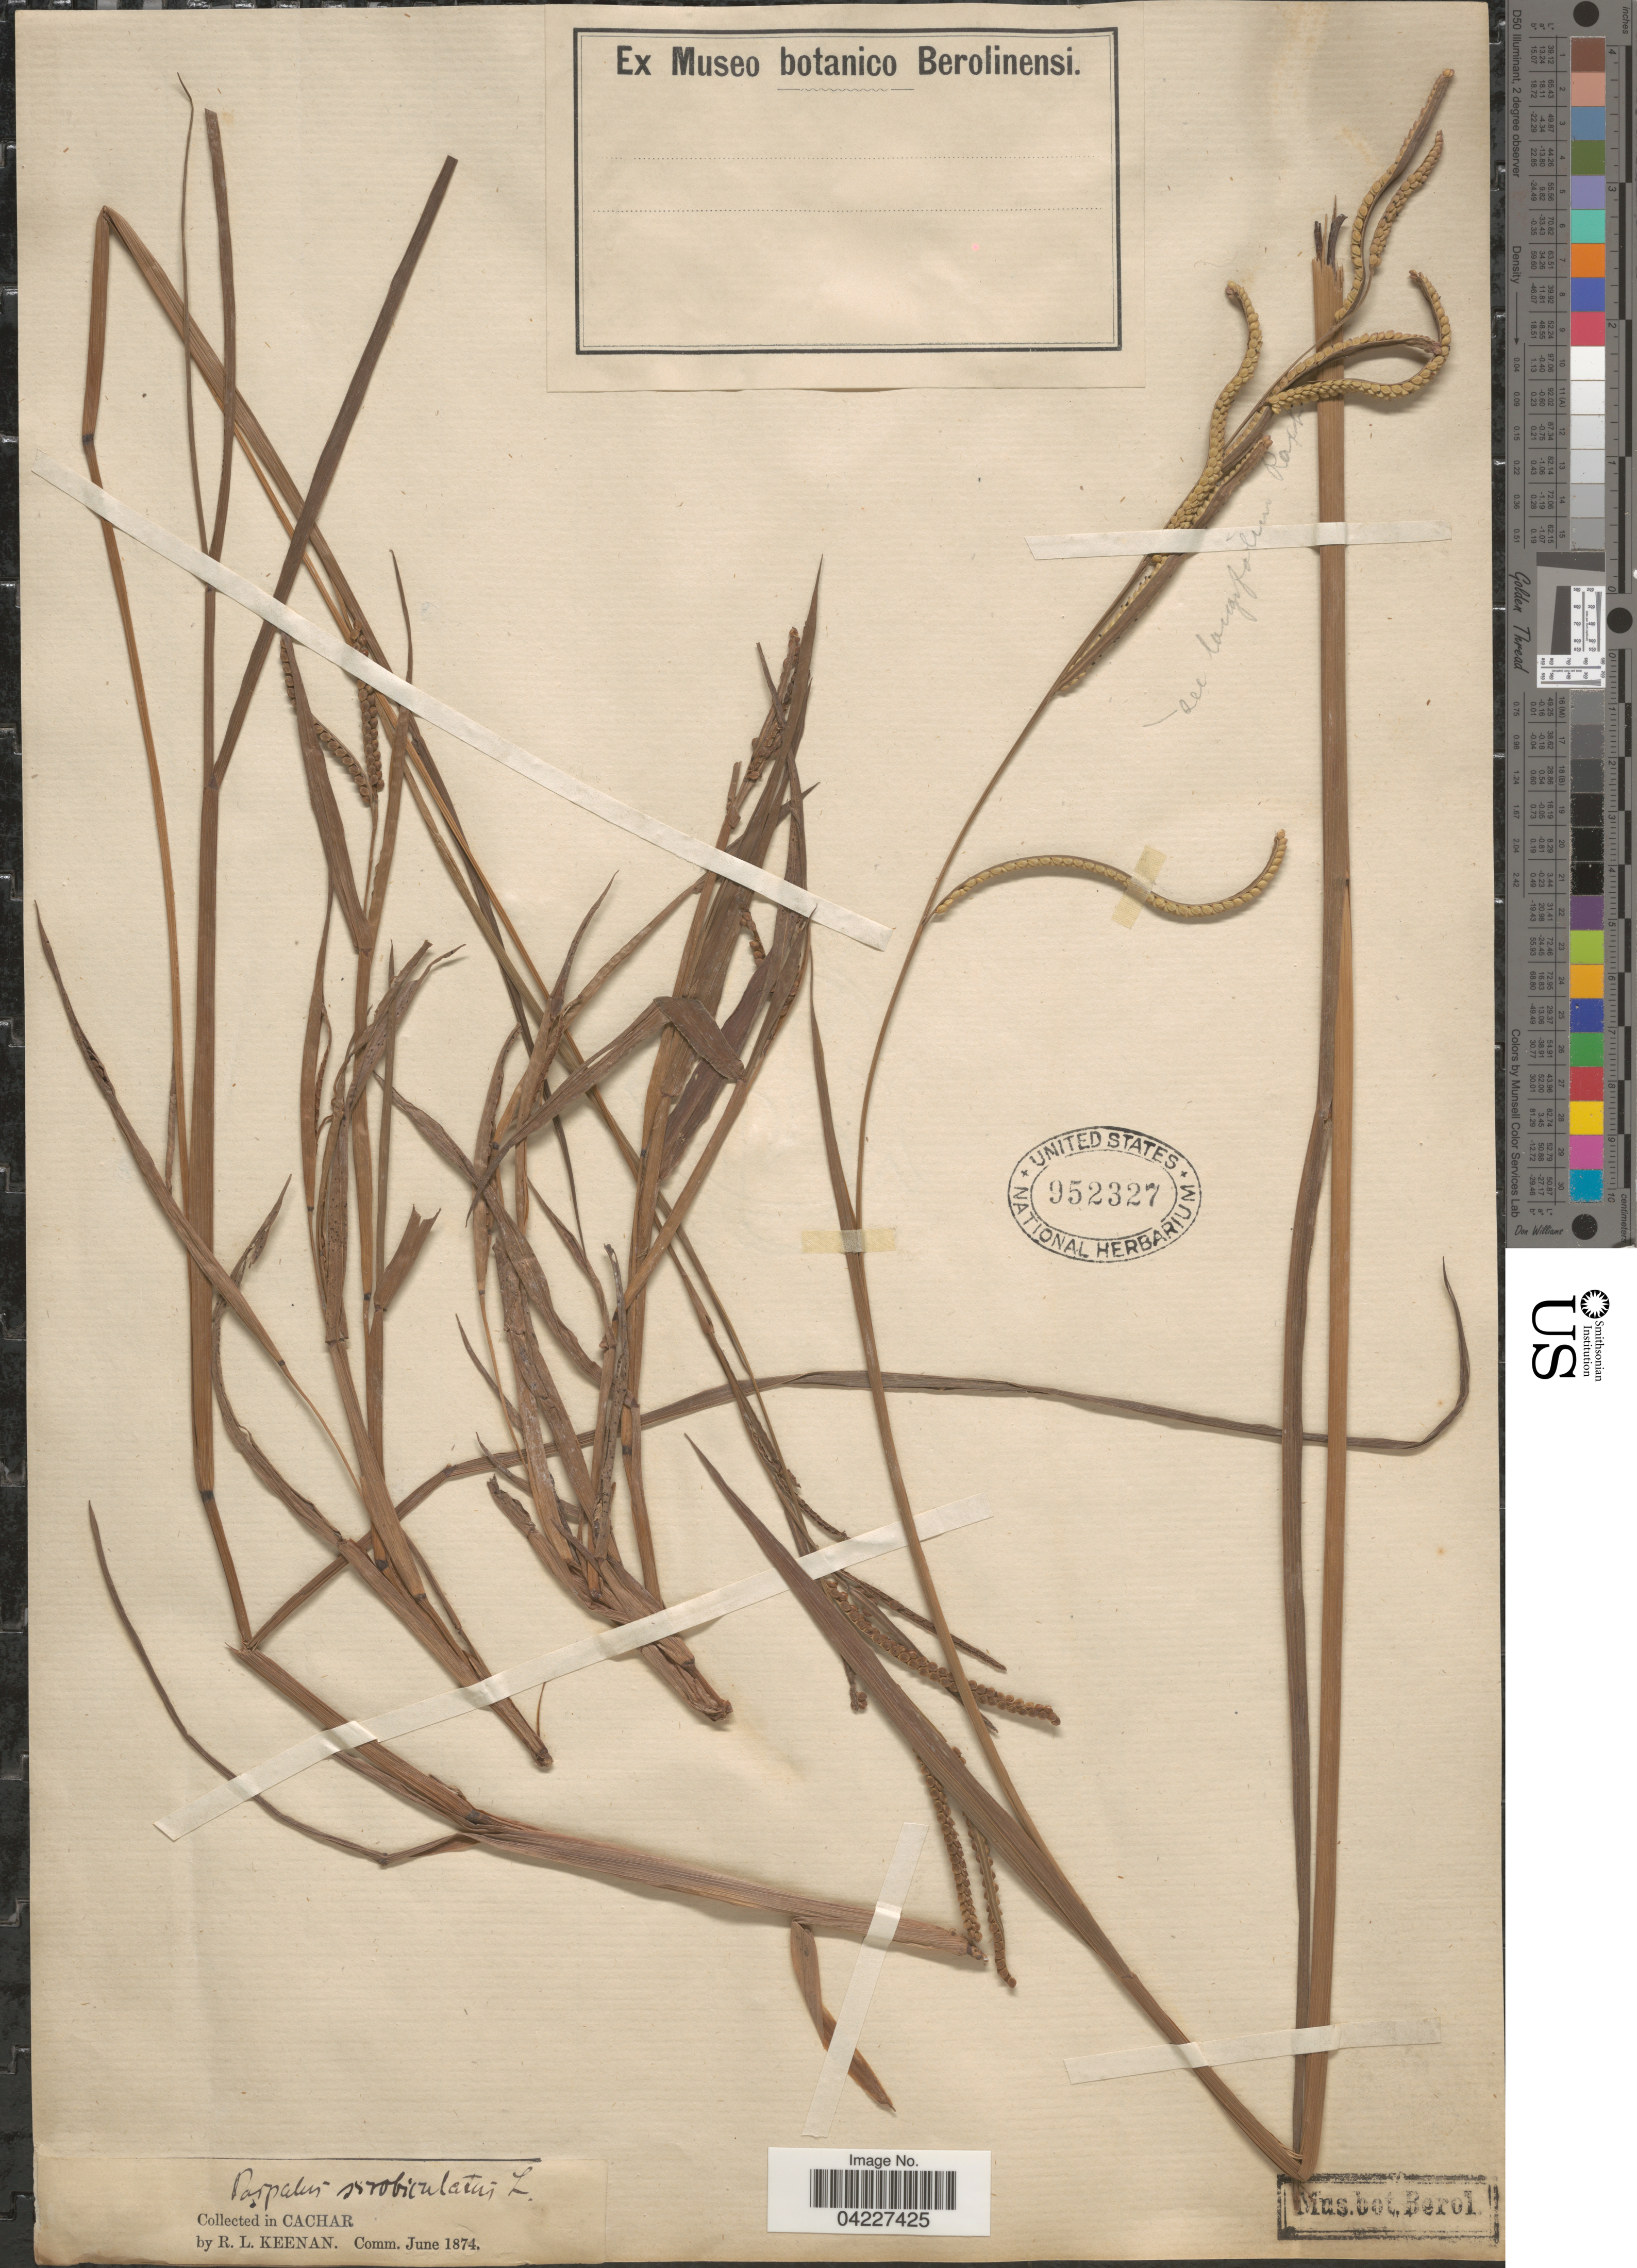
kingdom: Plantae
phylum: Tracheophyta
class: Liliopsida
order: Poales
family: Poaceae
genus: Paspalum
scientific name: Paspalum scrobiculatum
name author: L.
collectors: R. Keenan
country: India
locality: In Cachar.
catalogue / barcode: US 952327